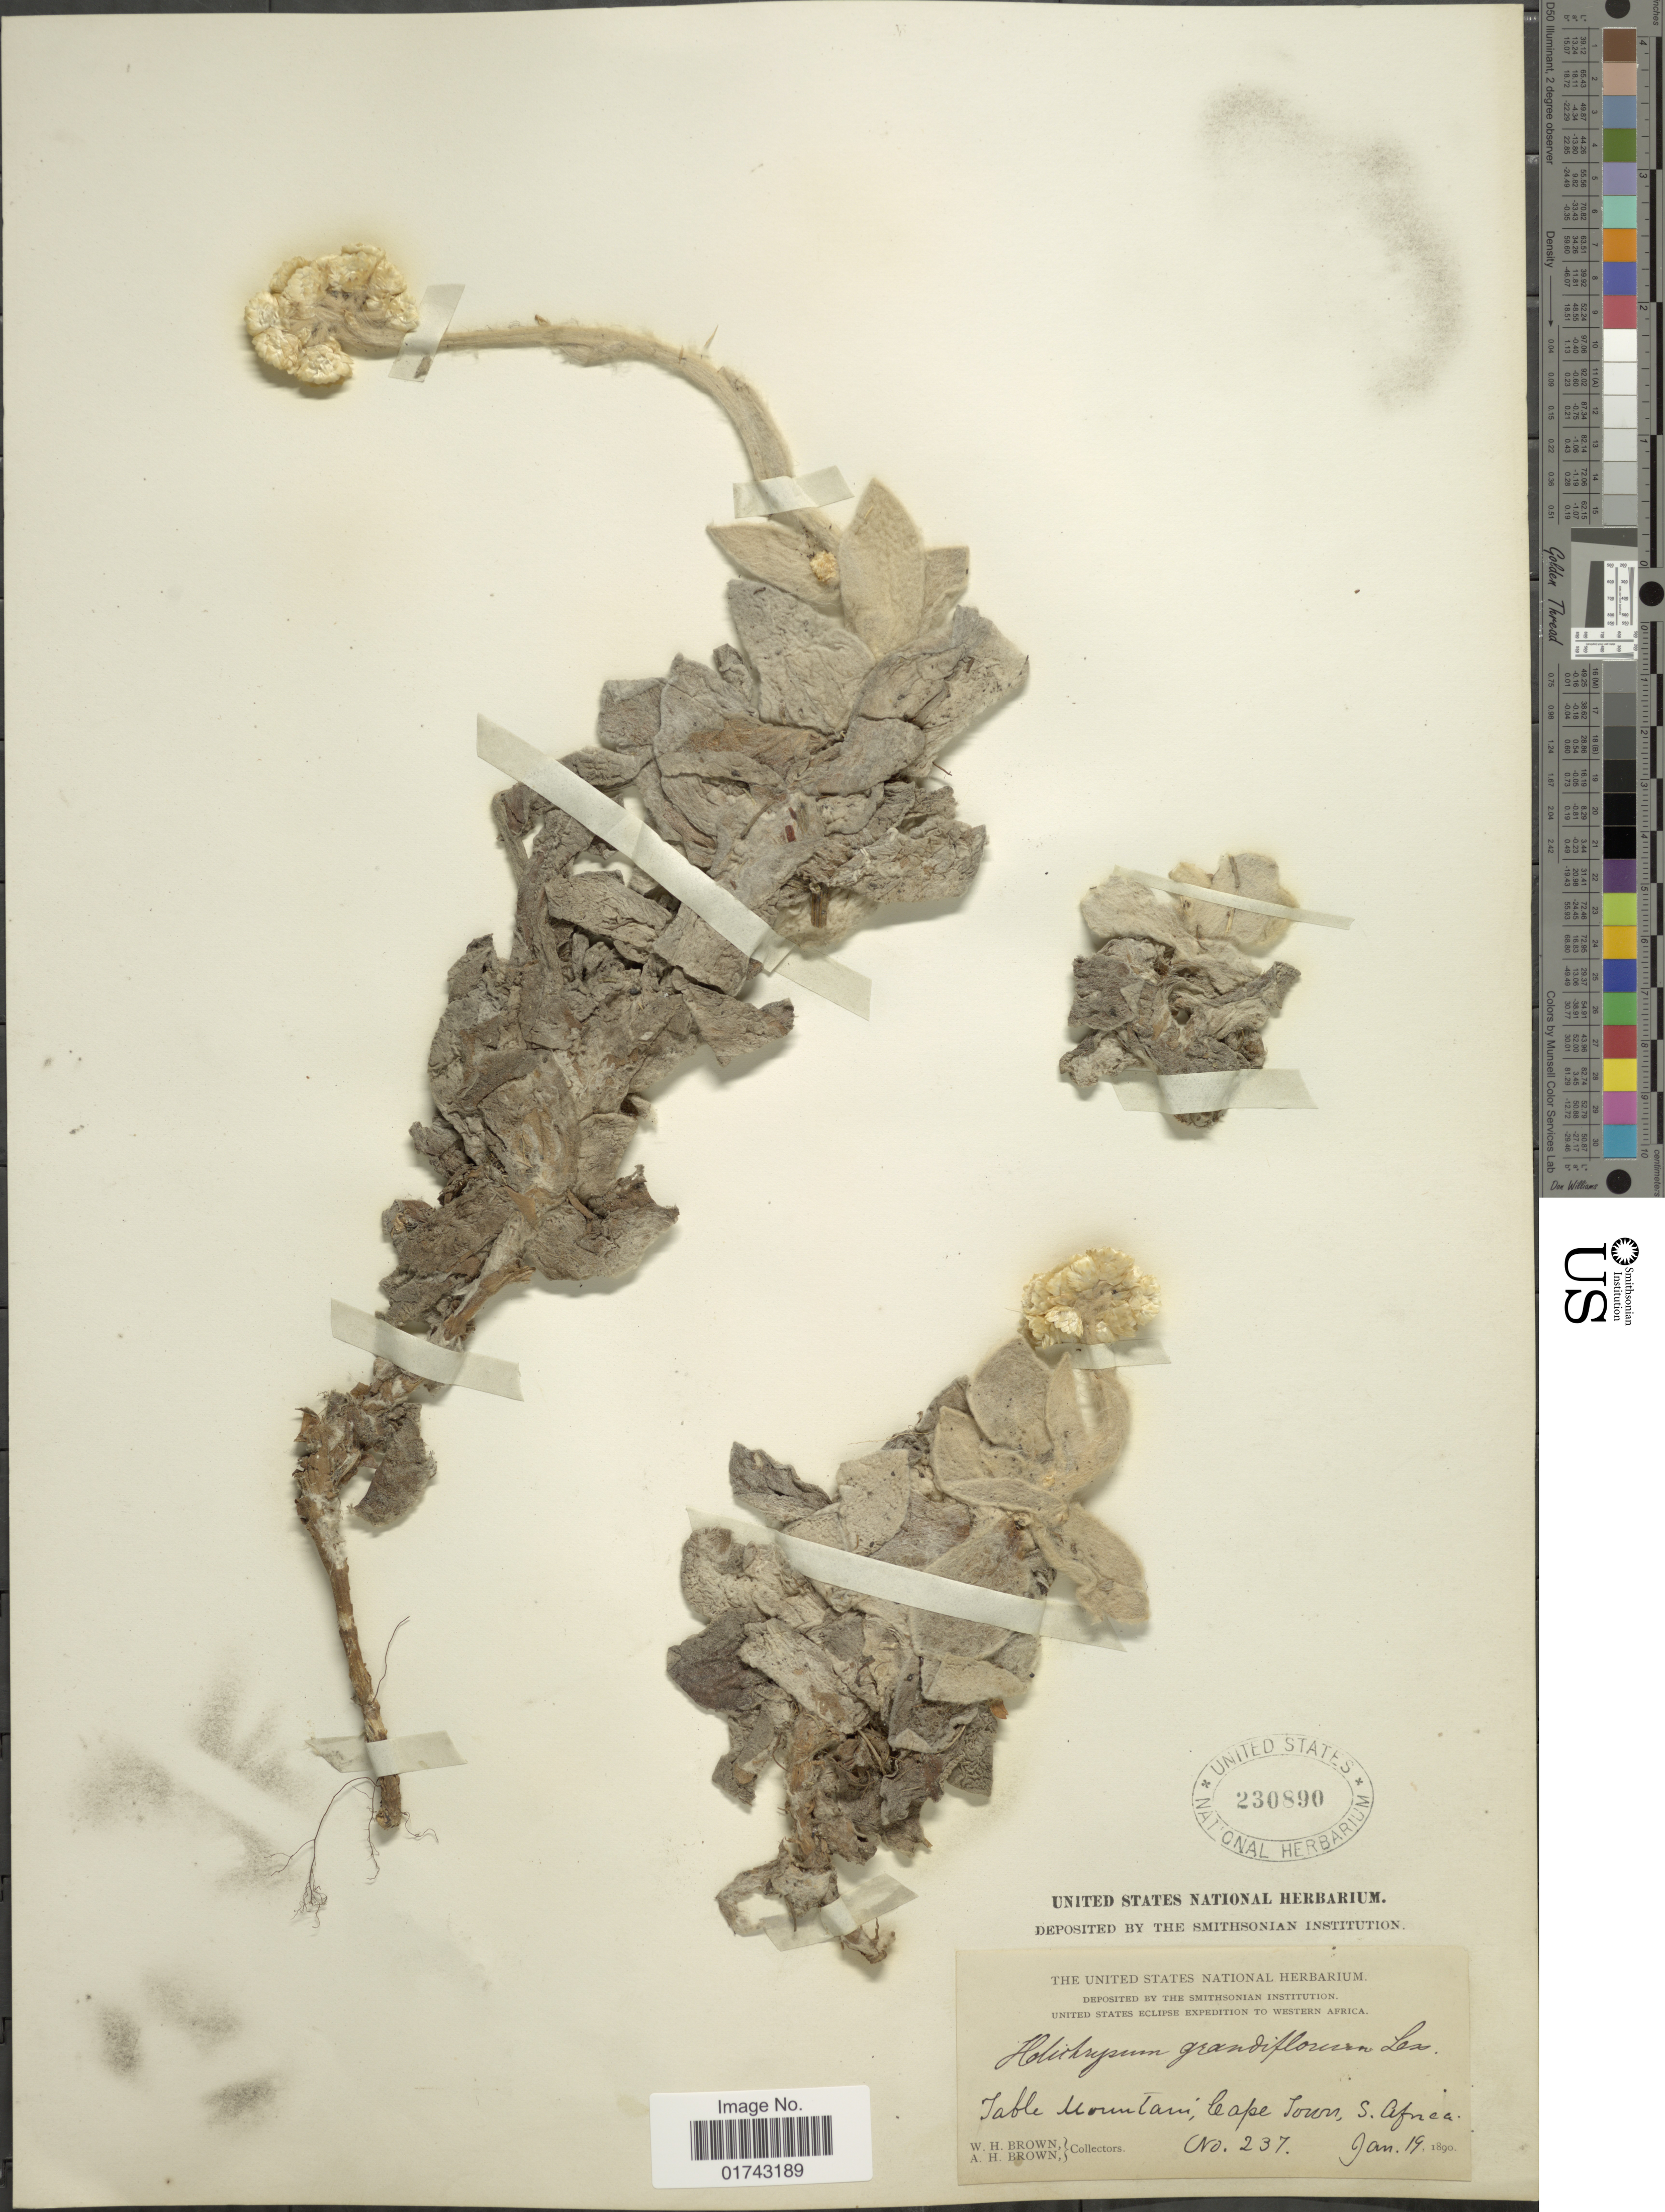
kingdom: Plantae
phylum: Tracheophyta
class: Magnoliopsida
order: Asterales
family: Asteraceae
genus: Helichrysum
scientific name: Helichrysum grandiflorum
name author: (L.) D. Don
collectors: W. H. Brown & A. H. Brown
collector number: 237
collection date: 1890-01-19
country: South Africa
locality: Tabel Mountain, Cape Town, S. Africa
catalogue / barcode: US 230890